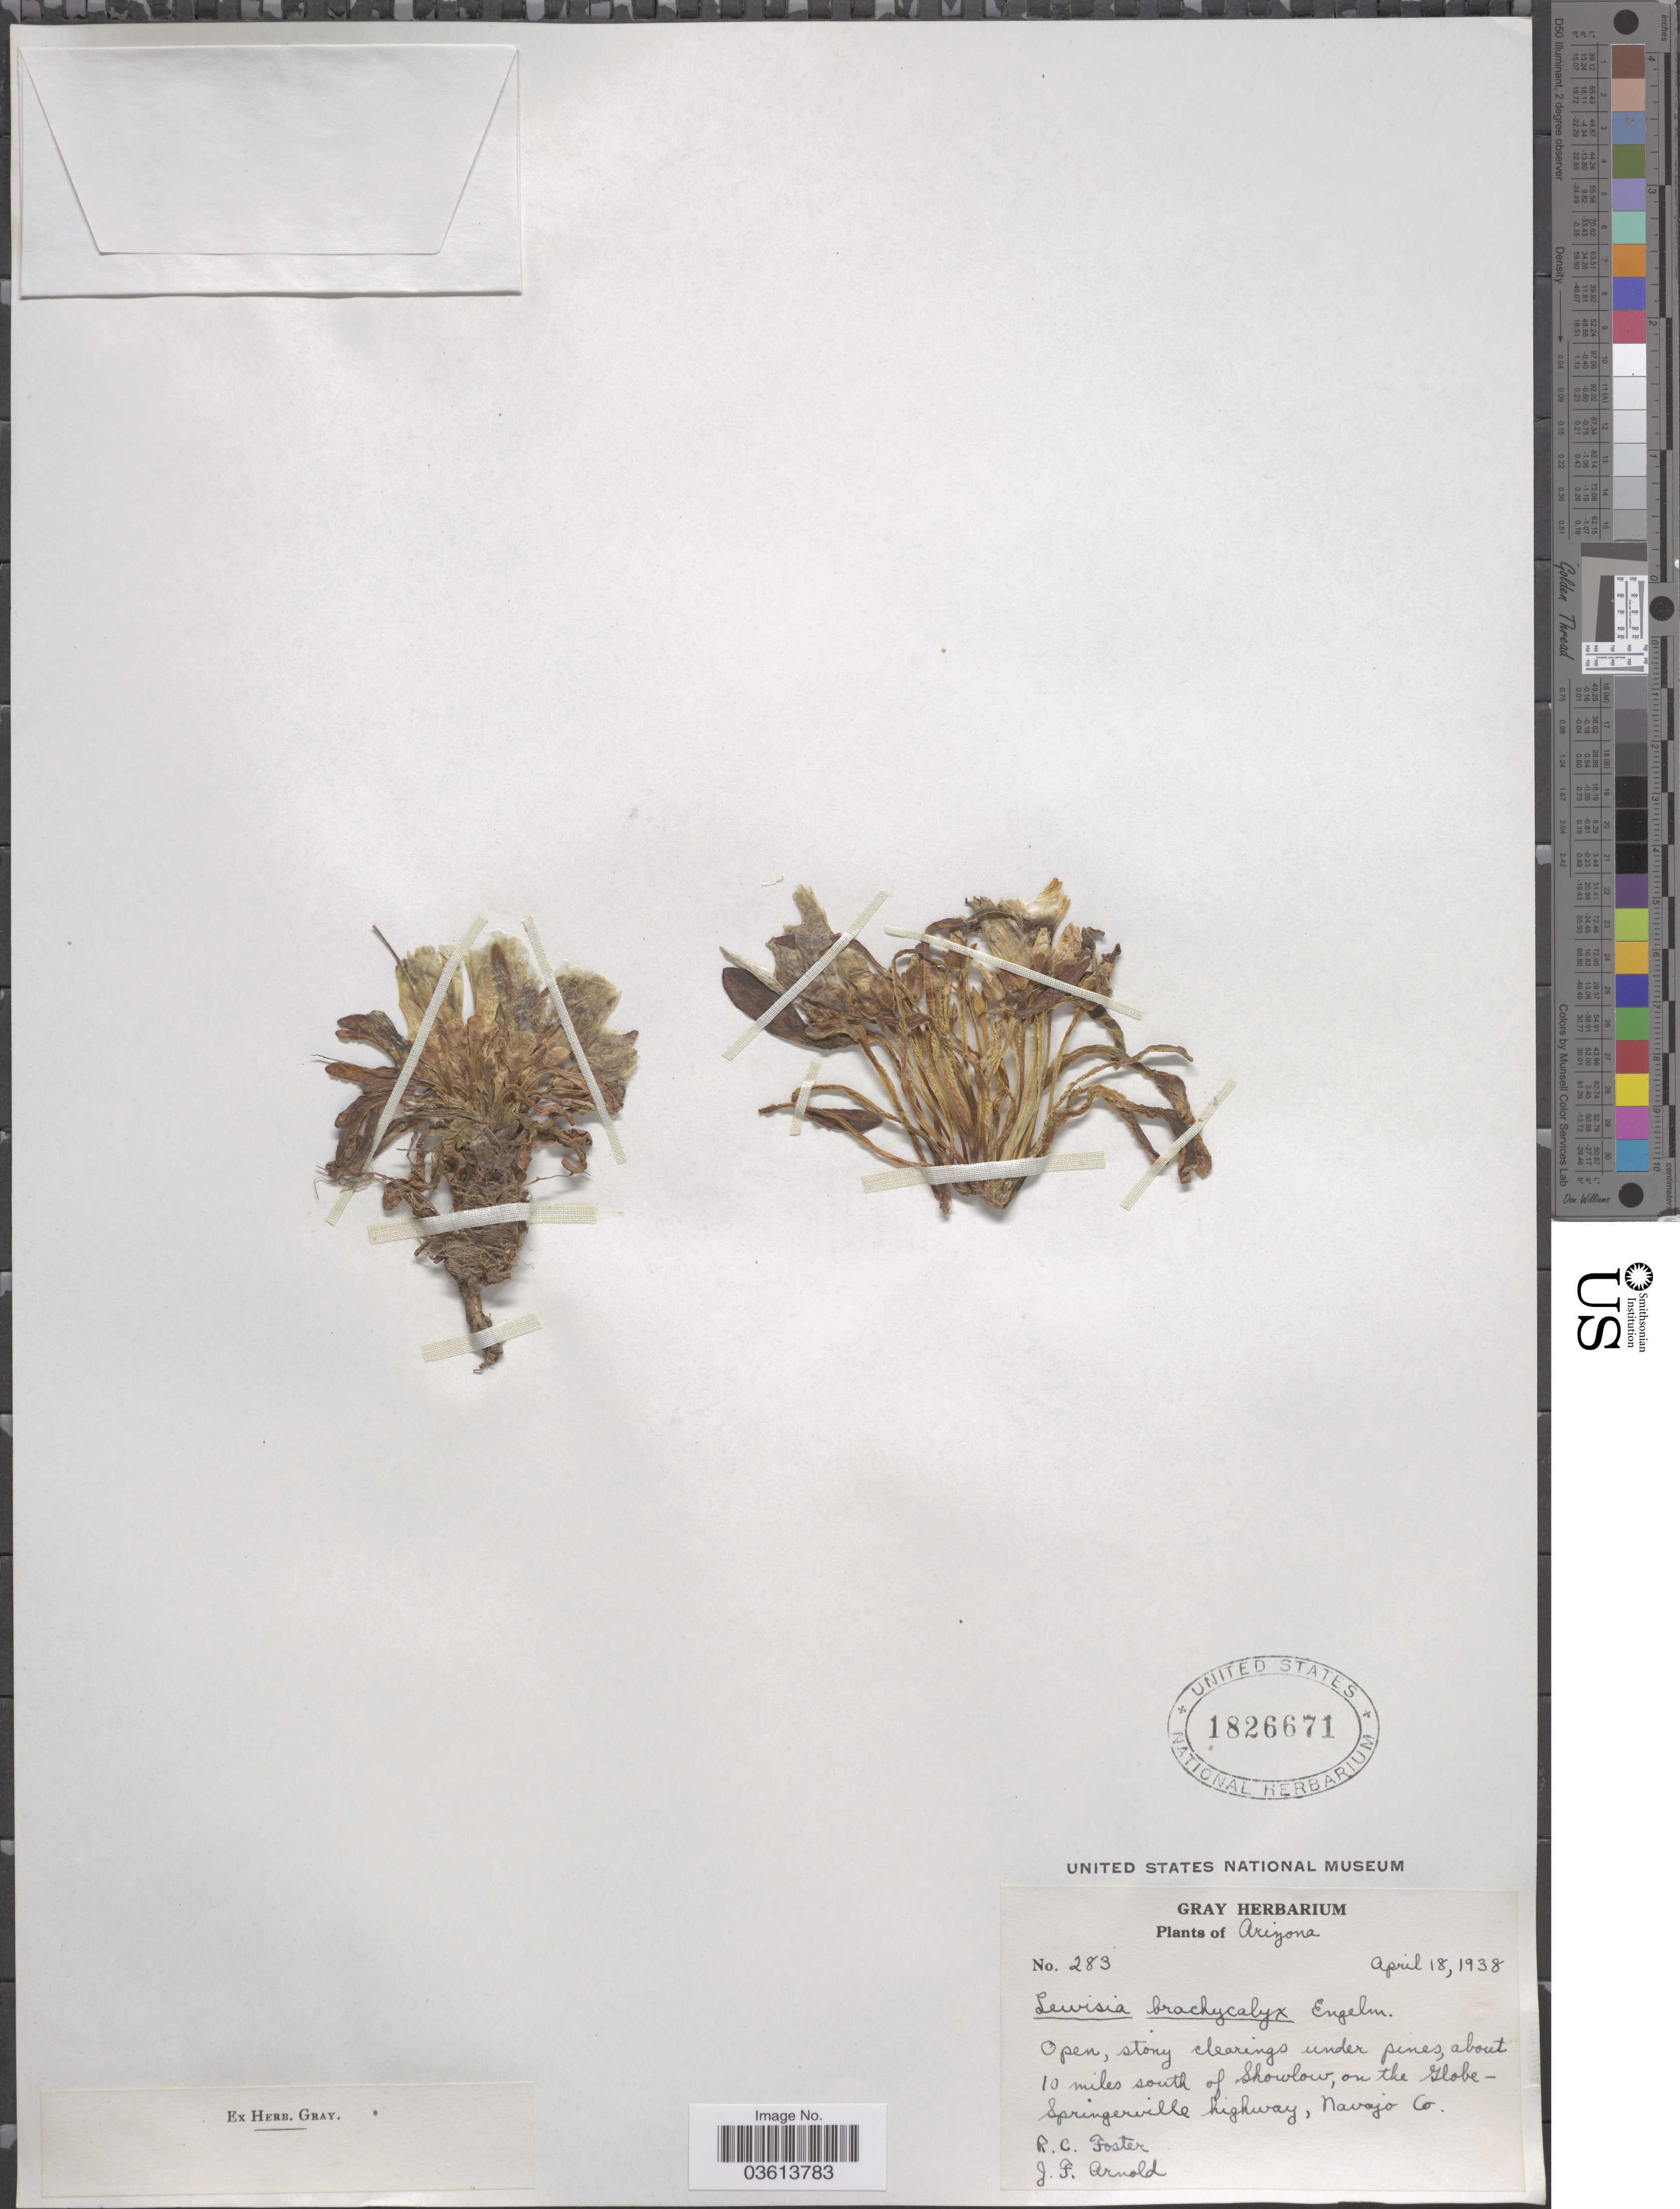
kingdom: Plantae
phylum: Tracheophyta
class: Magnoliopsida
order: Caryophyllales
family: Montiaceae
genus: Lewisia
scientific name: Lewisia brachycalyx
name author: Engelm. ex A. Gray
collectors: R. C. Foster & J. F. Arnold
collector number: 283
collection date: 1938-04-18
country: United States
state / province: Arizona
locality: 10 miles south of Showlow, on the Globe Springerville highway, Navajo Co.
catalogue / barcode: US 1826671